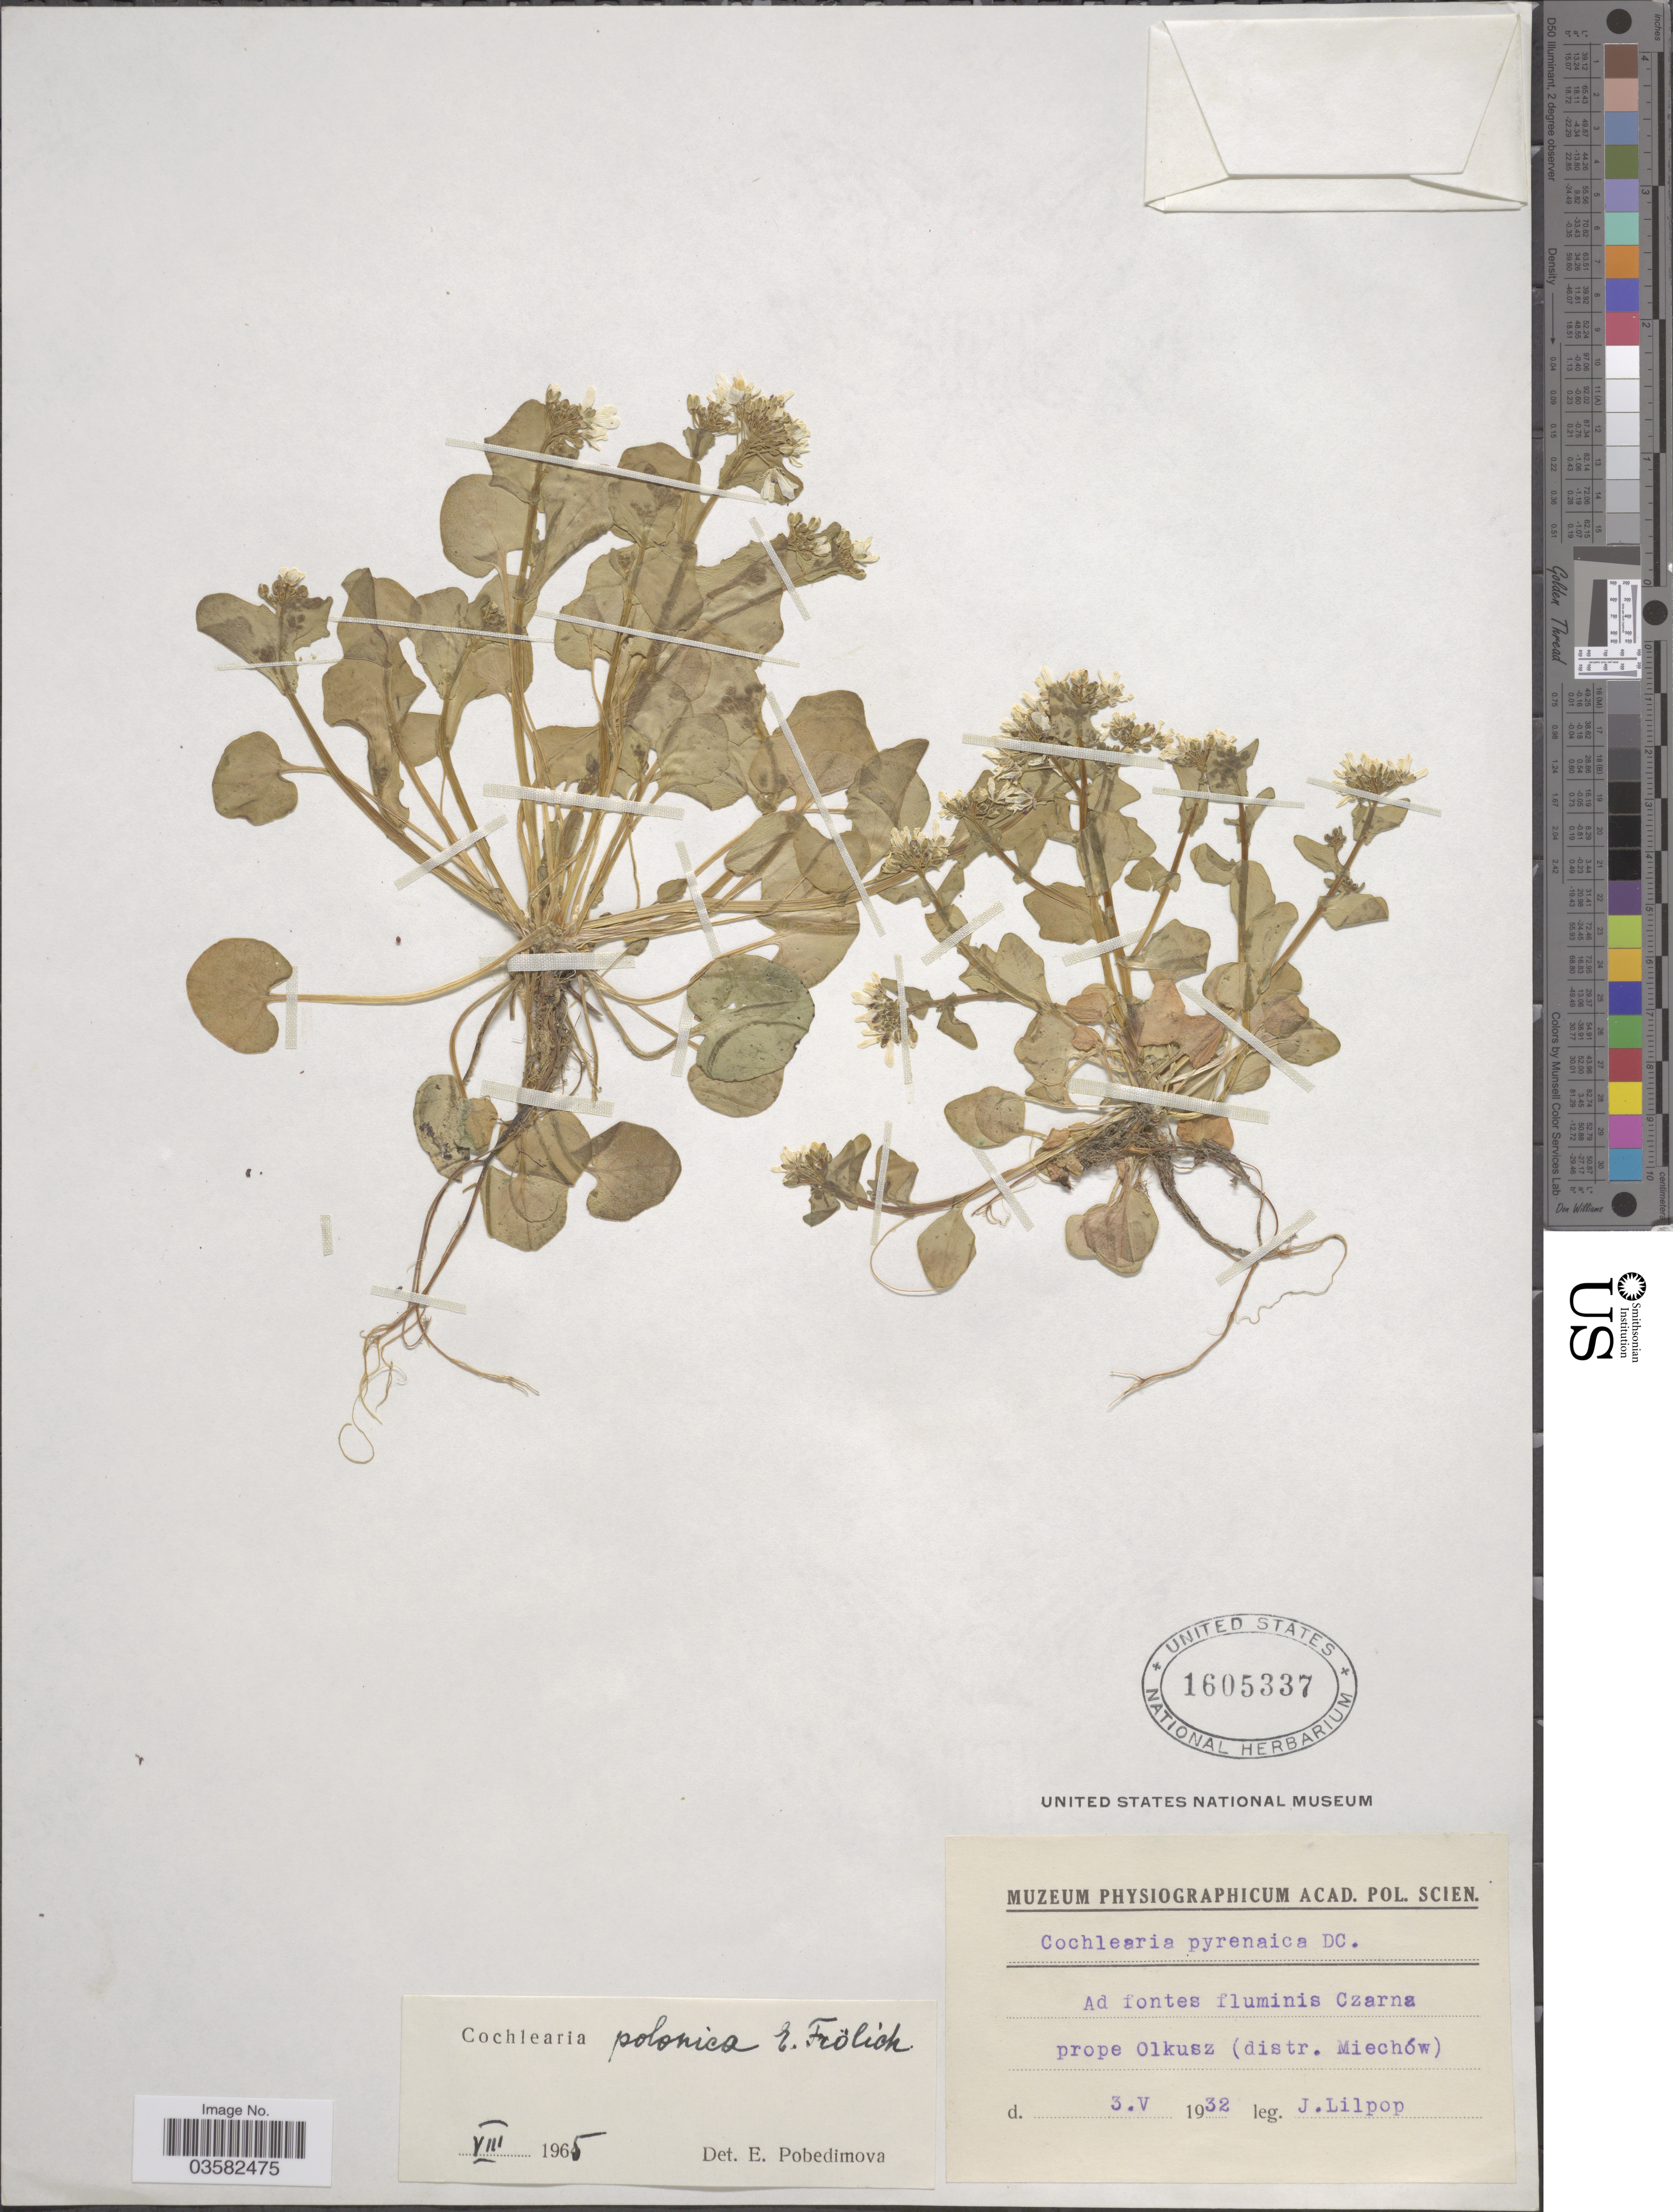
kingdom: Plantae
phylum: Tracheophyta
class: Magnoliopsida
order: Brassicales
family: Brassicaceae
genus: Cochlearia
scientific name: Cochlearia polonica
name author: Frohlich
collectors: J. Lilpop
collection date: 1932-05-03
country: Poland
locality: Ad fontes fluminis Czarna prope Olkusz (distr. Miechów).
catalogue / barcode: US 1605337